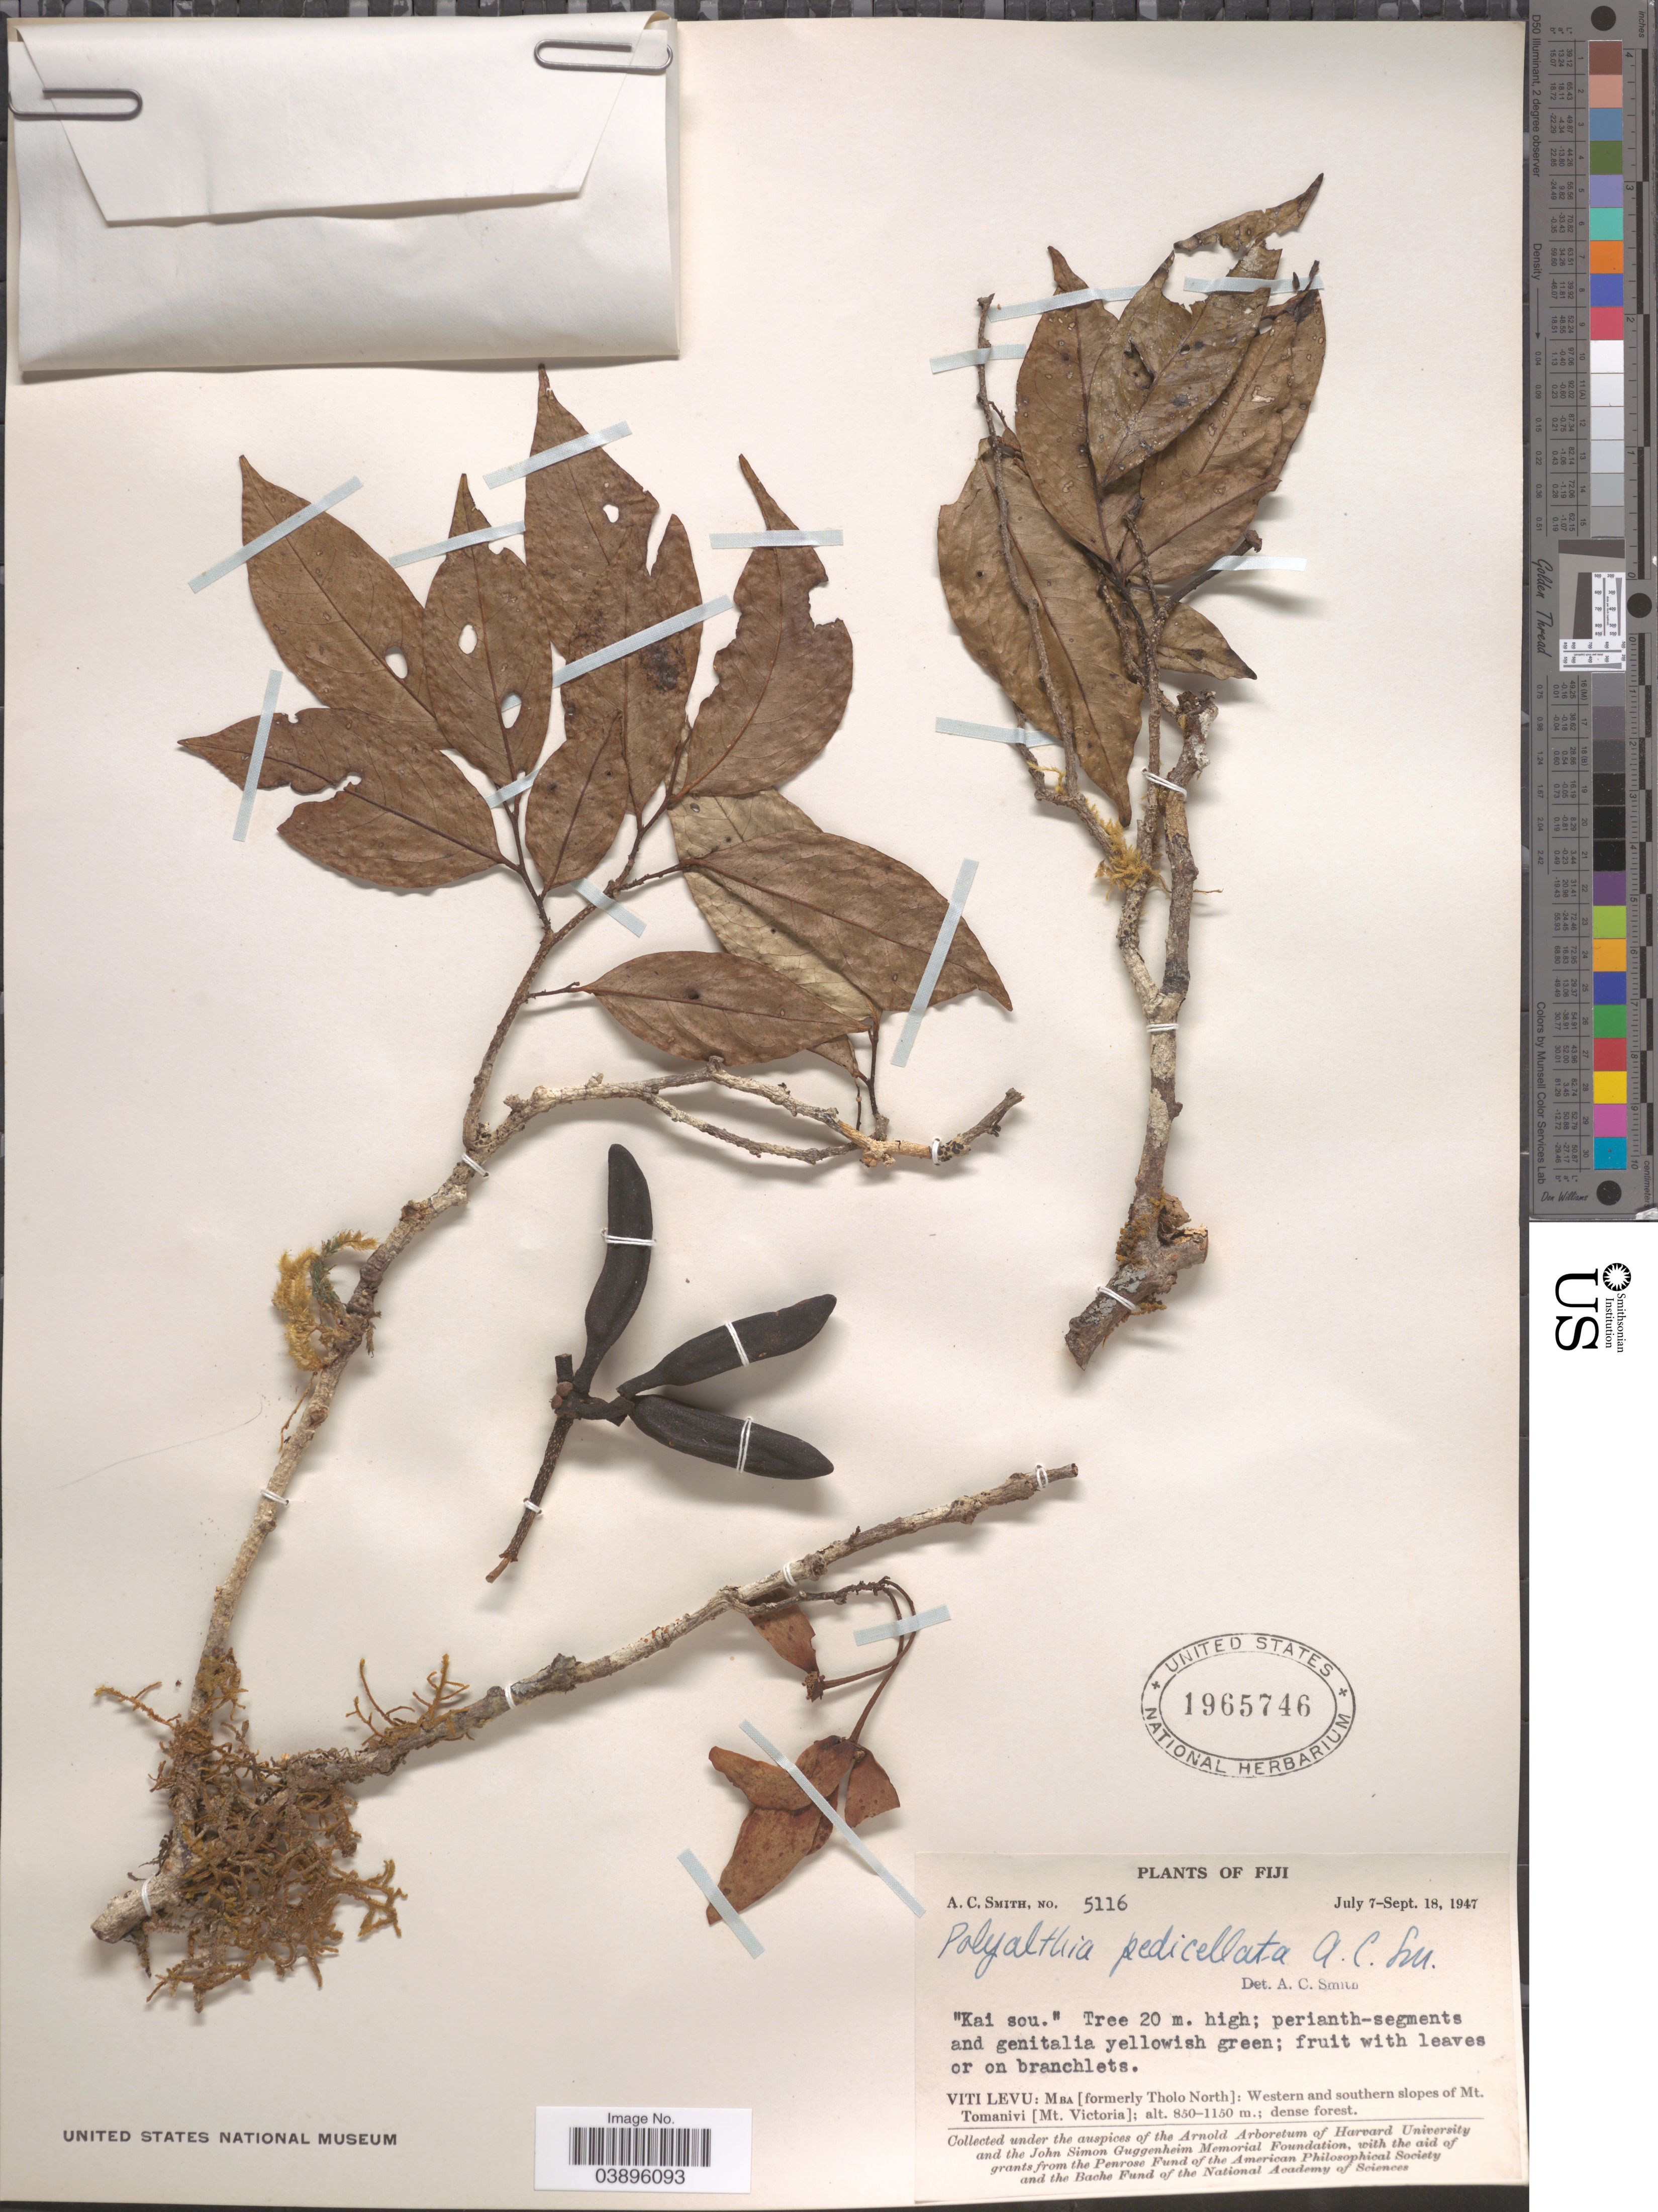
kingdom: Plantae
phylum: Tracheophyta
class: Magnoliopsida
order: Magnoliales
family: Annonaceae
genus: Polyalthia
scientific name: Polyalthia pedicellata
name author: A.C. Sm.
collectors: A. C. Smith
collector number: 5116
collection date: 1947-09-18/1949-07-07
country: Fiji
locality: Viti Levu: Mba [formerly Tholo North]: Western and southern slopes of Mt. Tomanivi [Mt. Victoria].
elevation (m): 850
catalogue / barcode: US 1965746